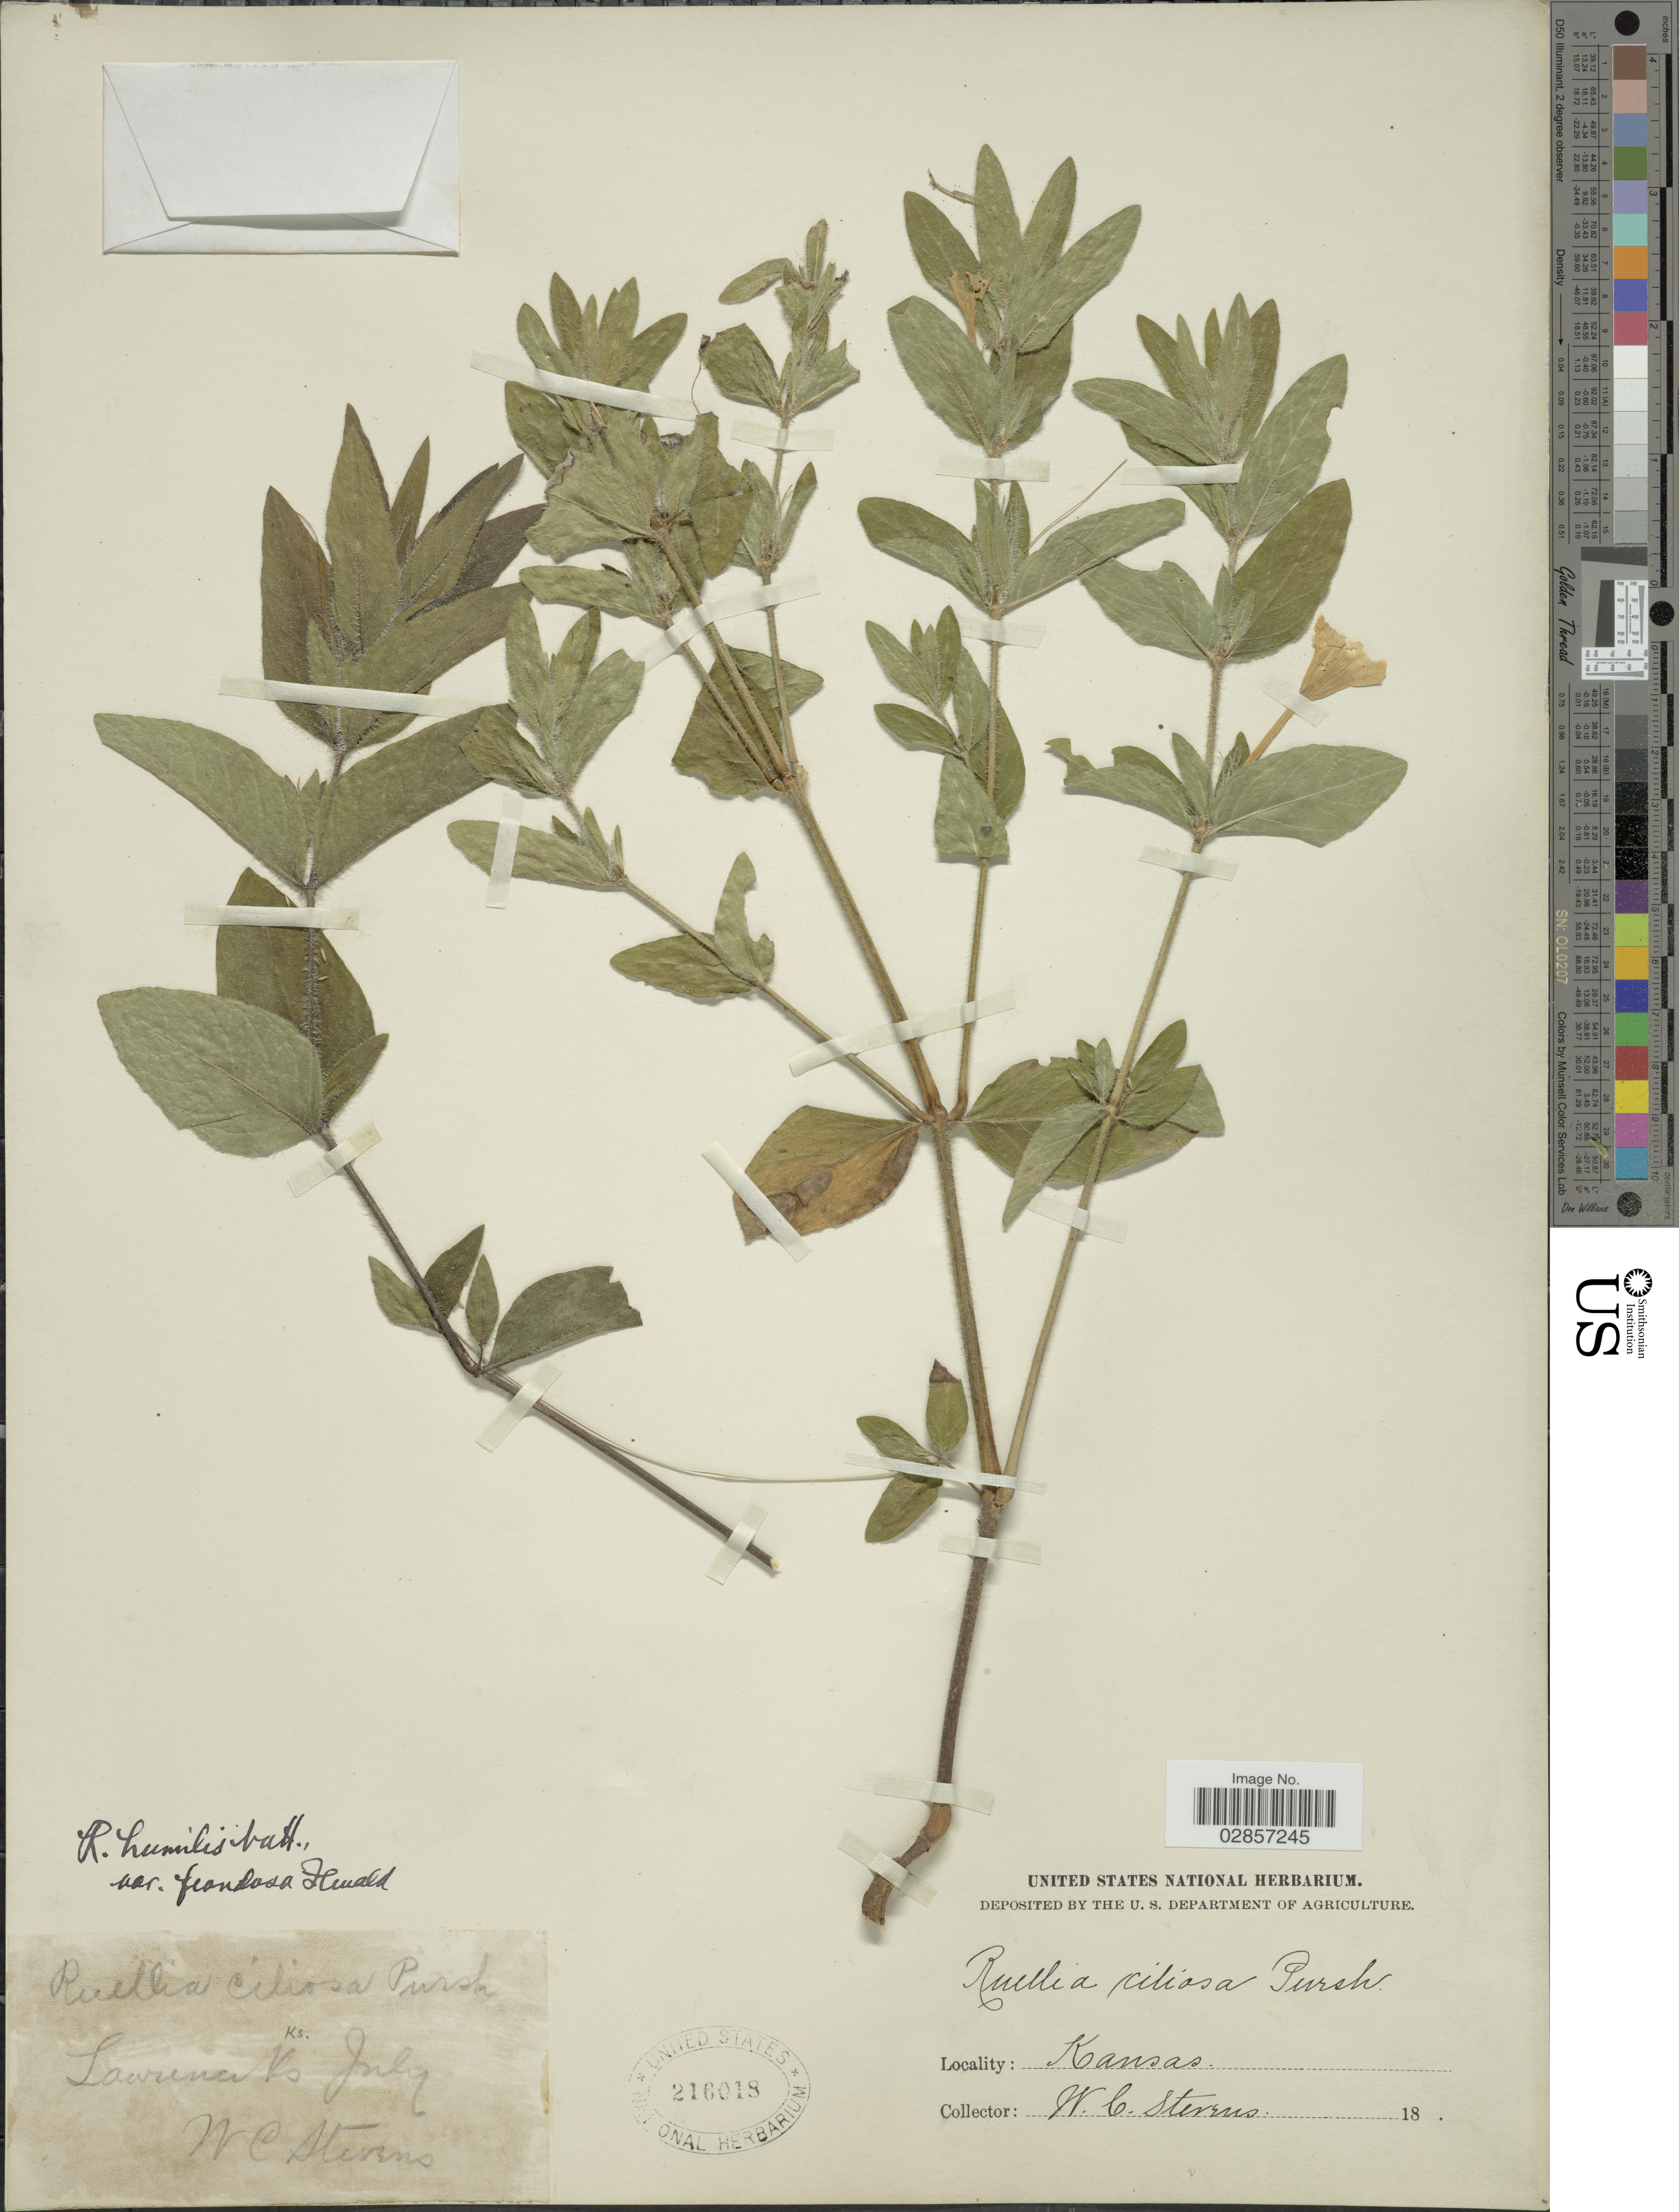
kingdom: Plantae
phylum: Tracheophyta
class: Magnoliopsida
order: Lamiales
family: Acanthaceae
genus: Ruellia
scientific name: Ruellia humilis var. frondosa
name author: Fernald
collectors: W. C. Stevens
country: United States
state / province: Kansas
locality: Lawrence Ks.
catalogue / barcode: US 216018